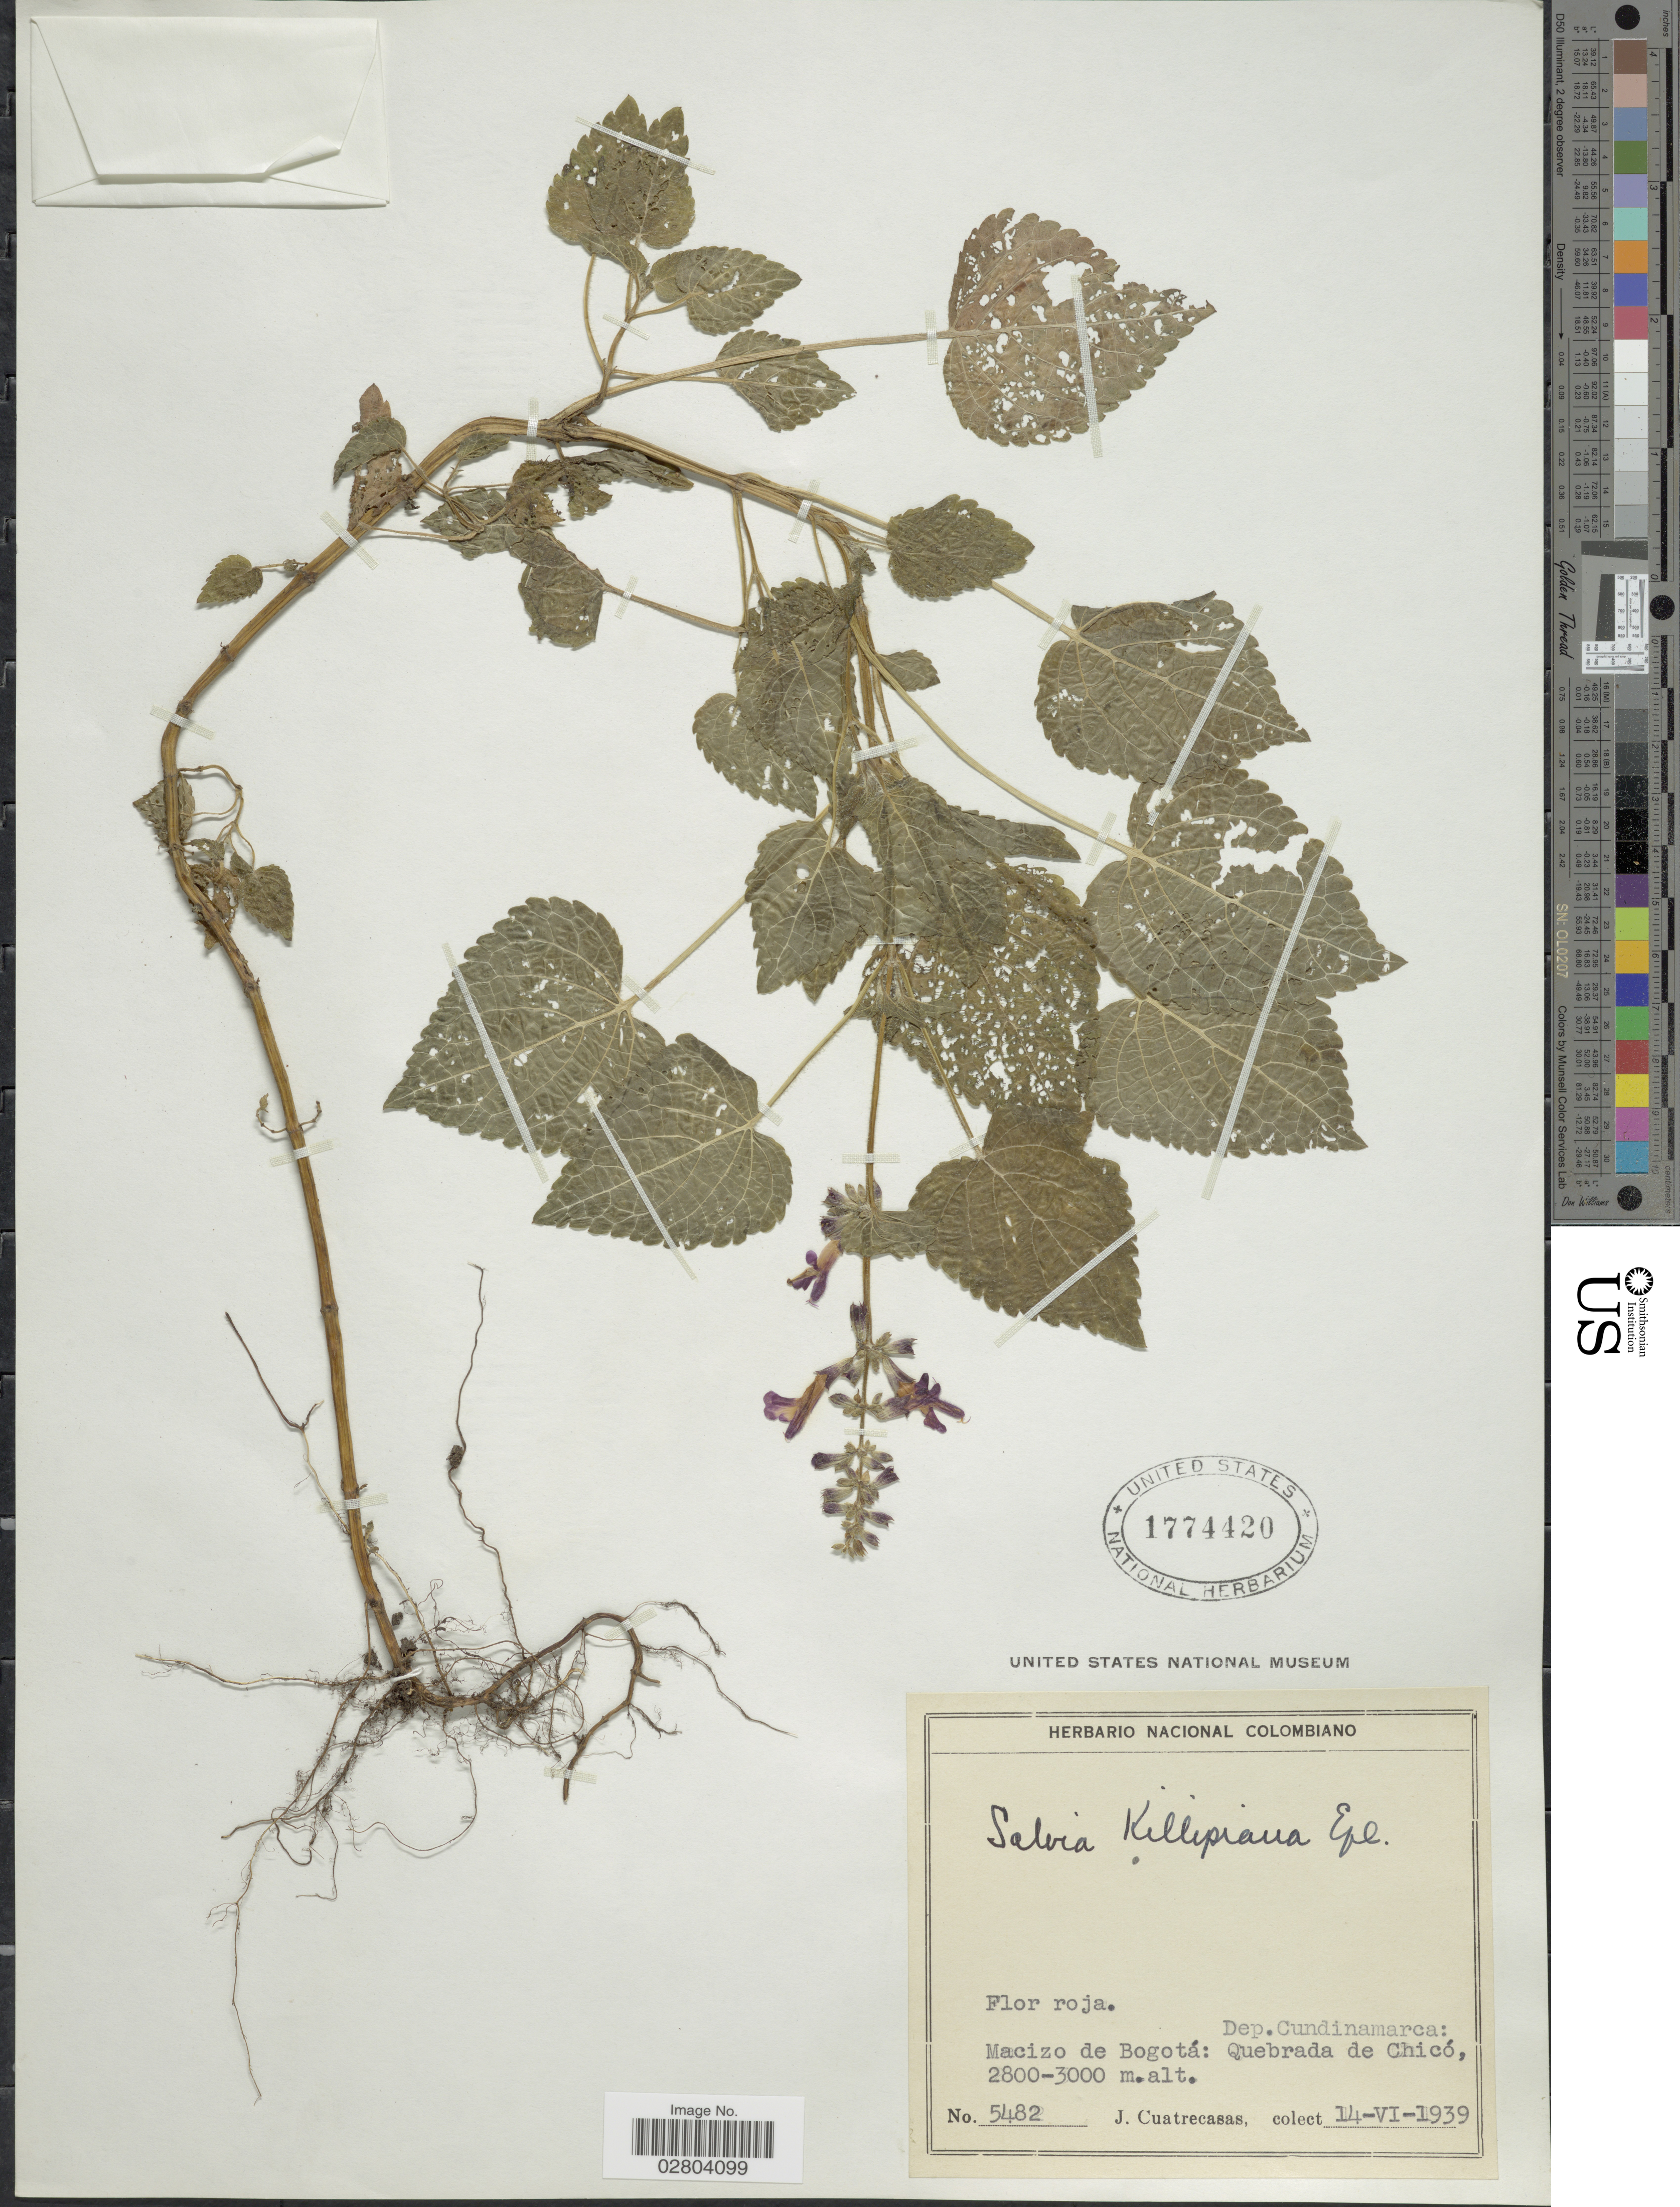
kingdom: Plantae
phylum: Tracheophyta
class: Magnoliopsida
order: Lamiales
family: Lamiaceae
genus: Salvia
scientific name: Salvia carnea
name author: Kunth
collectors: J. Cuatrecasas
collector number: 5482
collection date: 1939-06-14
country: Colombia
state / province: Cundinamarca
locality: Dep. Cundinamarca: Macizo de Bogotá: Quebrada de Chicó.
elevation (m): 2800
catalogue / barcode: US 1774420